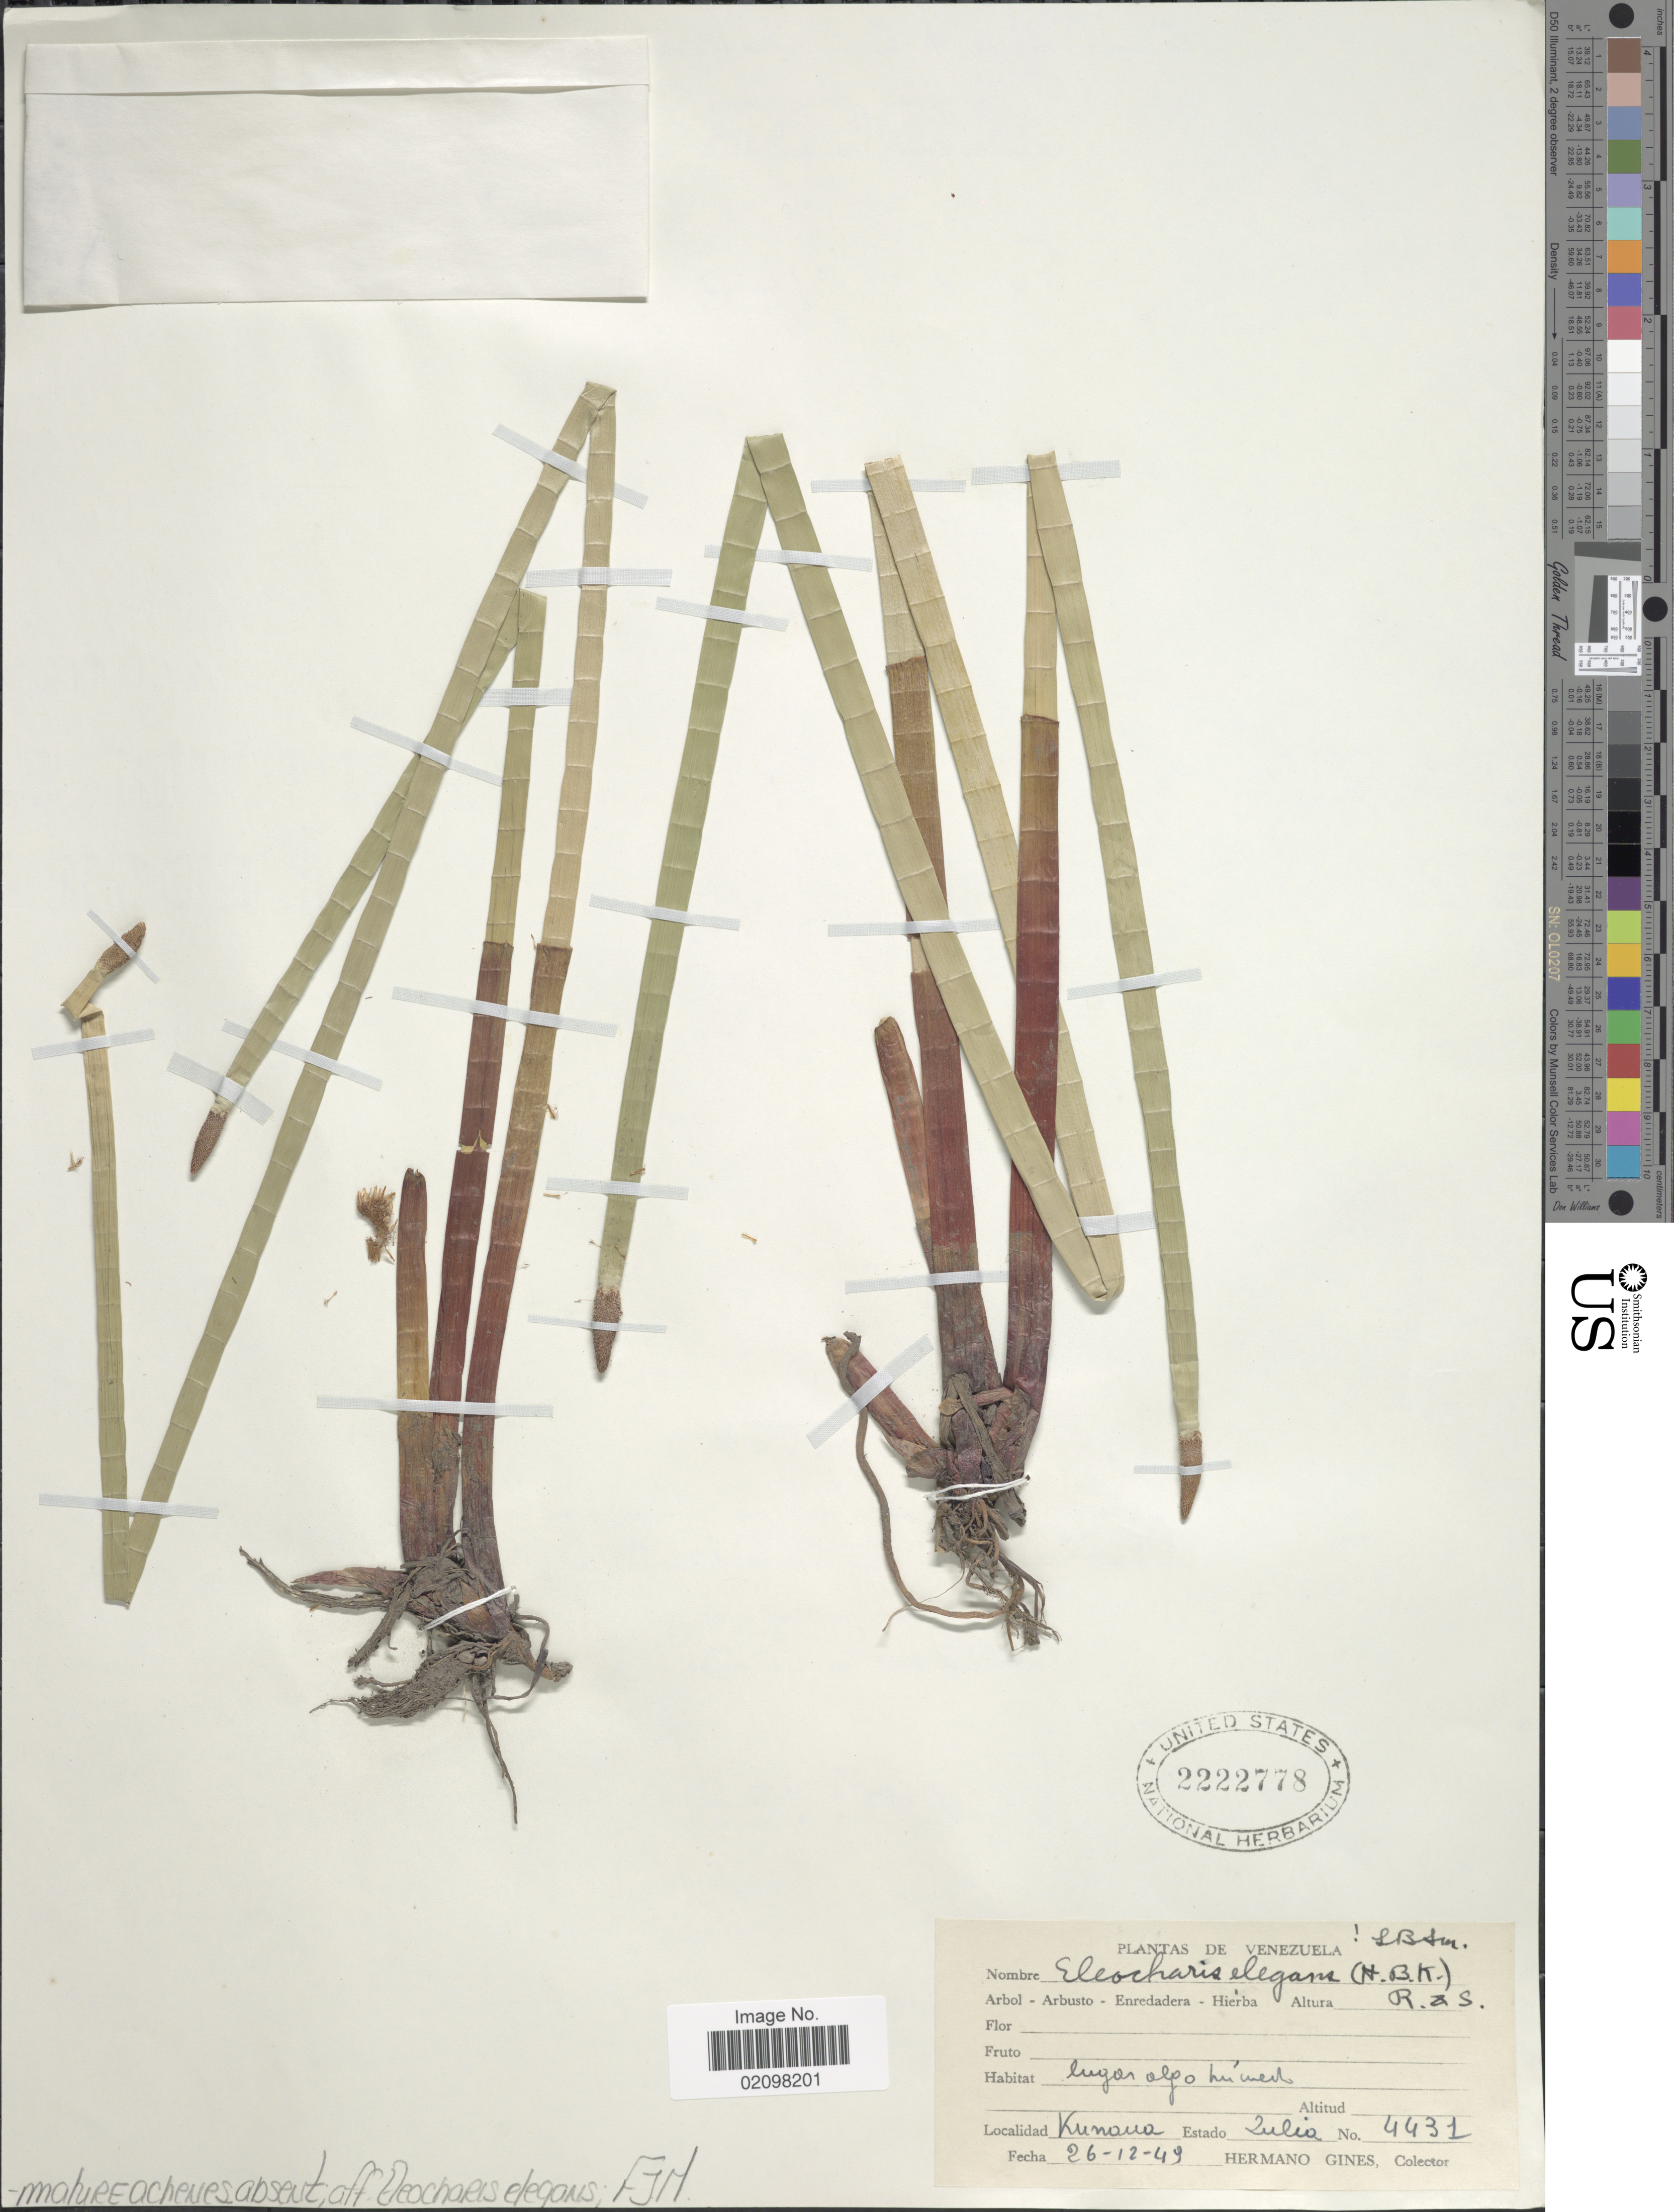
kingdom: Plantae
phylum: Tracheophyta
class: Liliopsida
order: Poales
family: Cyperaceae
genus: Eleocharis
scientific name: Eleocharis elegans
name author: (Kunth) Roem. & Schult.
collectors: Bro. Gines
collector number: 4431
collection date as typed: Transcribed d/m/y: 26/12/49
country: Venezuela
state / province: Zulia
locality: Kunana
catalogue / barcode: US 2222778